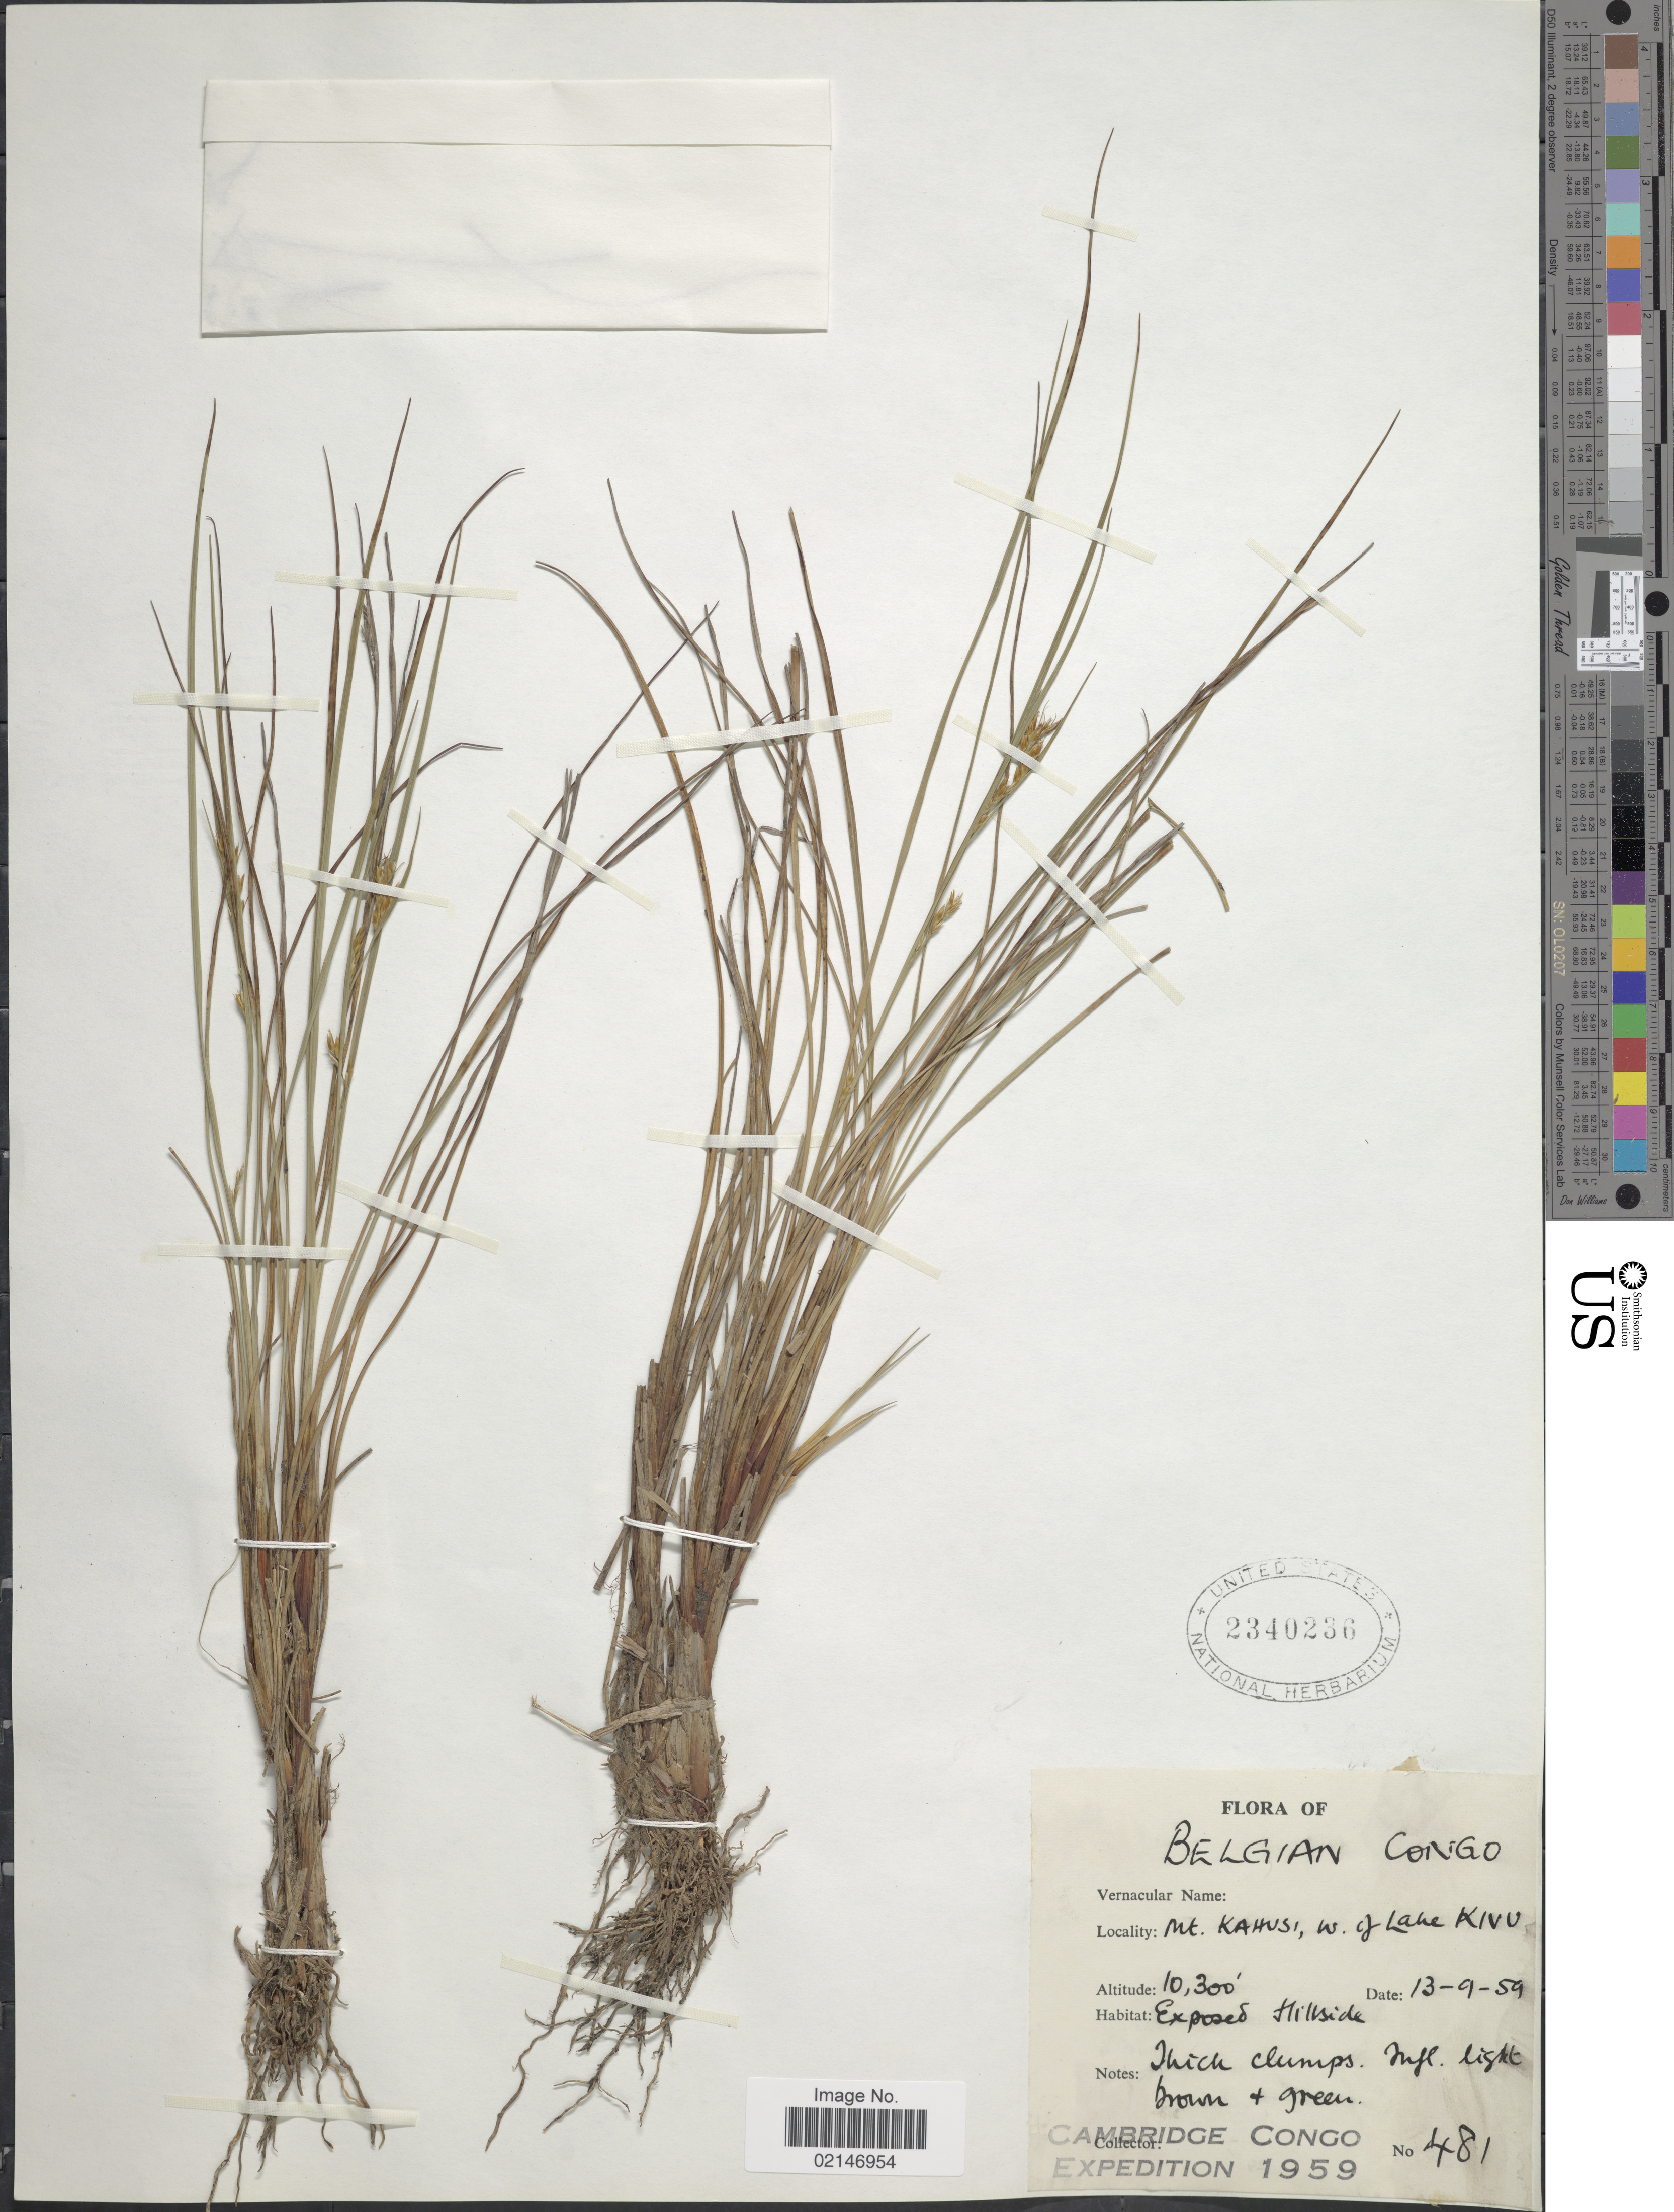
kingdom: Plantae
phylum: Tracheophyta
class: Liliopsida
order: Poales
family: Cyperaceae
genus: Carpha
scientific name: Carpha angustissima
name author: Cherm.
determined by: Strong, Mark T., (BOT), Smithsonian Institution - National Museum of Natural History (UNITED STATES)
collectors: Cambridge Congo Expedition 1959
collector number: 481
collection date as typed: Transcribed d/m/y: 13/9/59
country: Congo, Democratic Republic of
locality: Belgian Congo, Mt. Kahusi, W. of Lake Kivu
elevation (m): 3139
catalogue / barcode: US 2340236